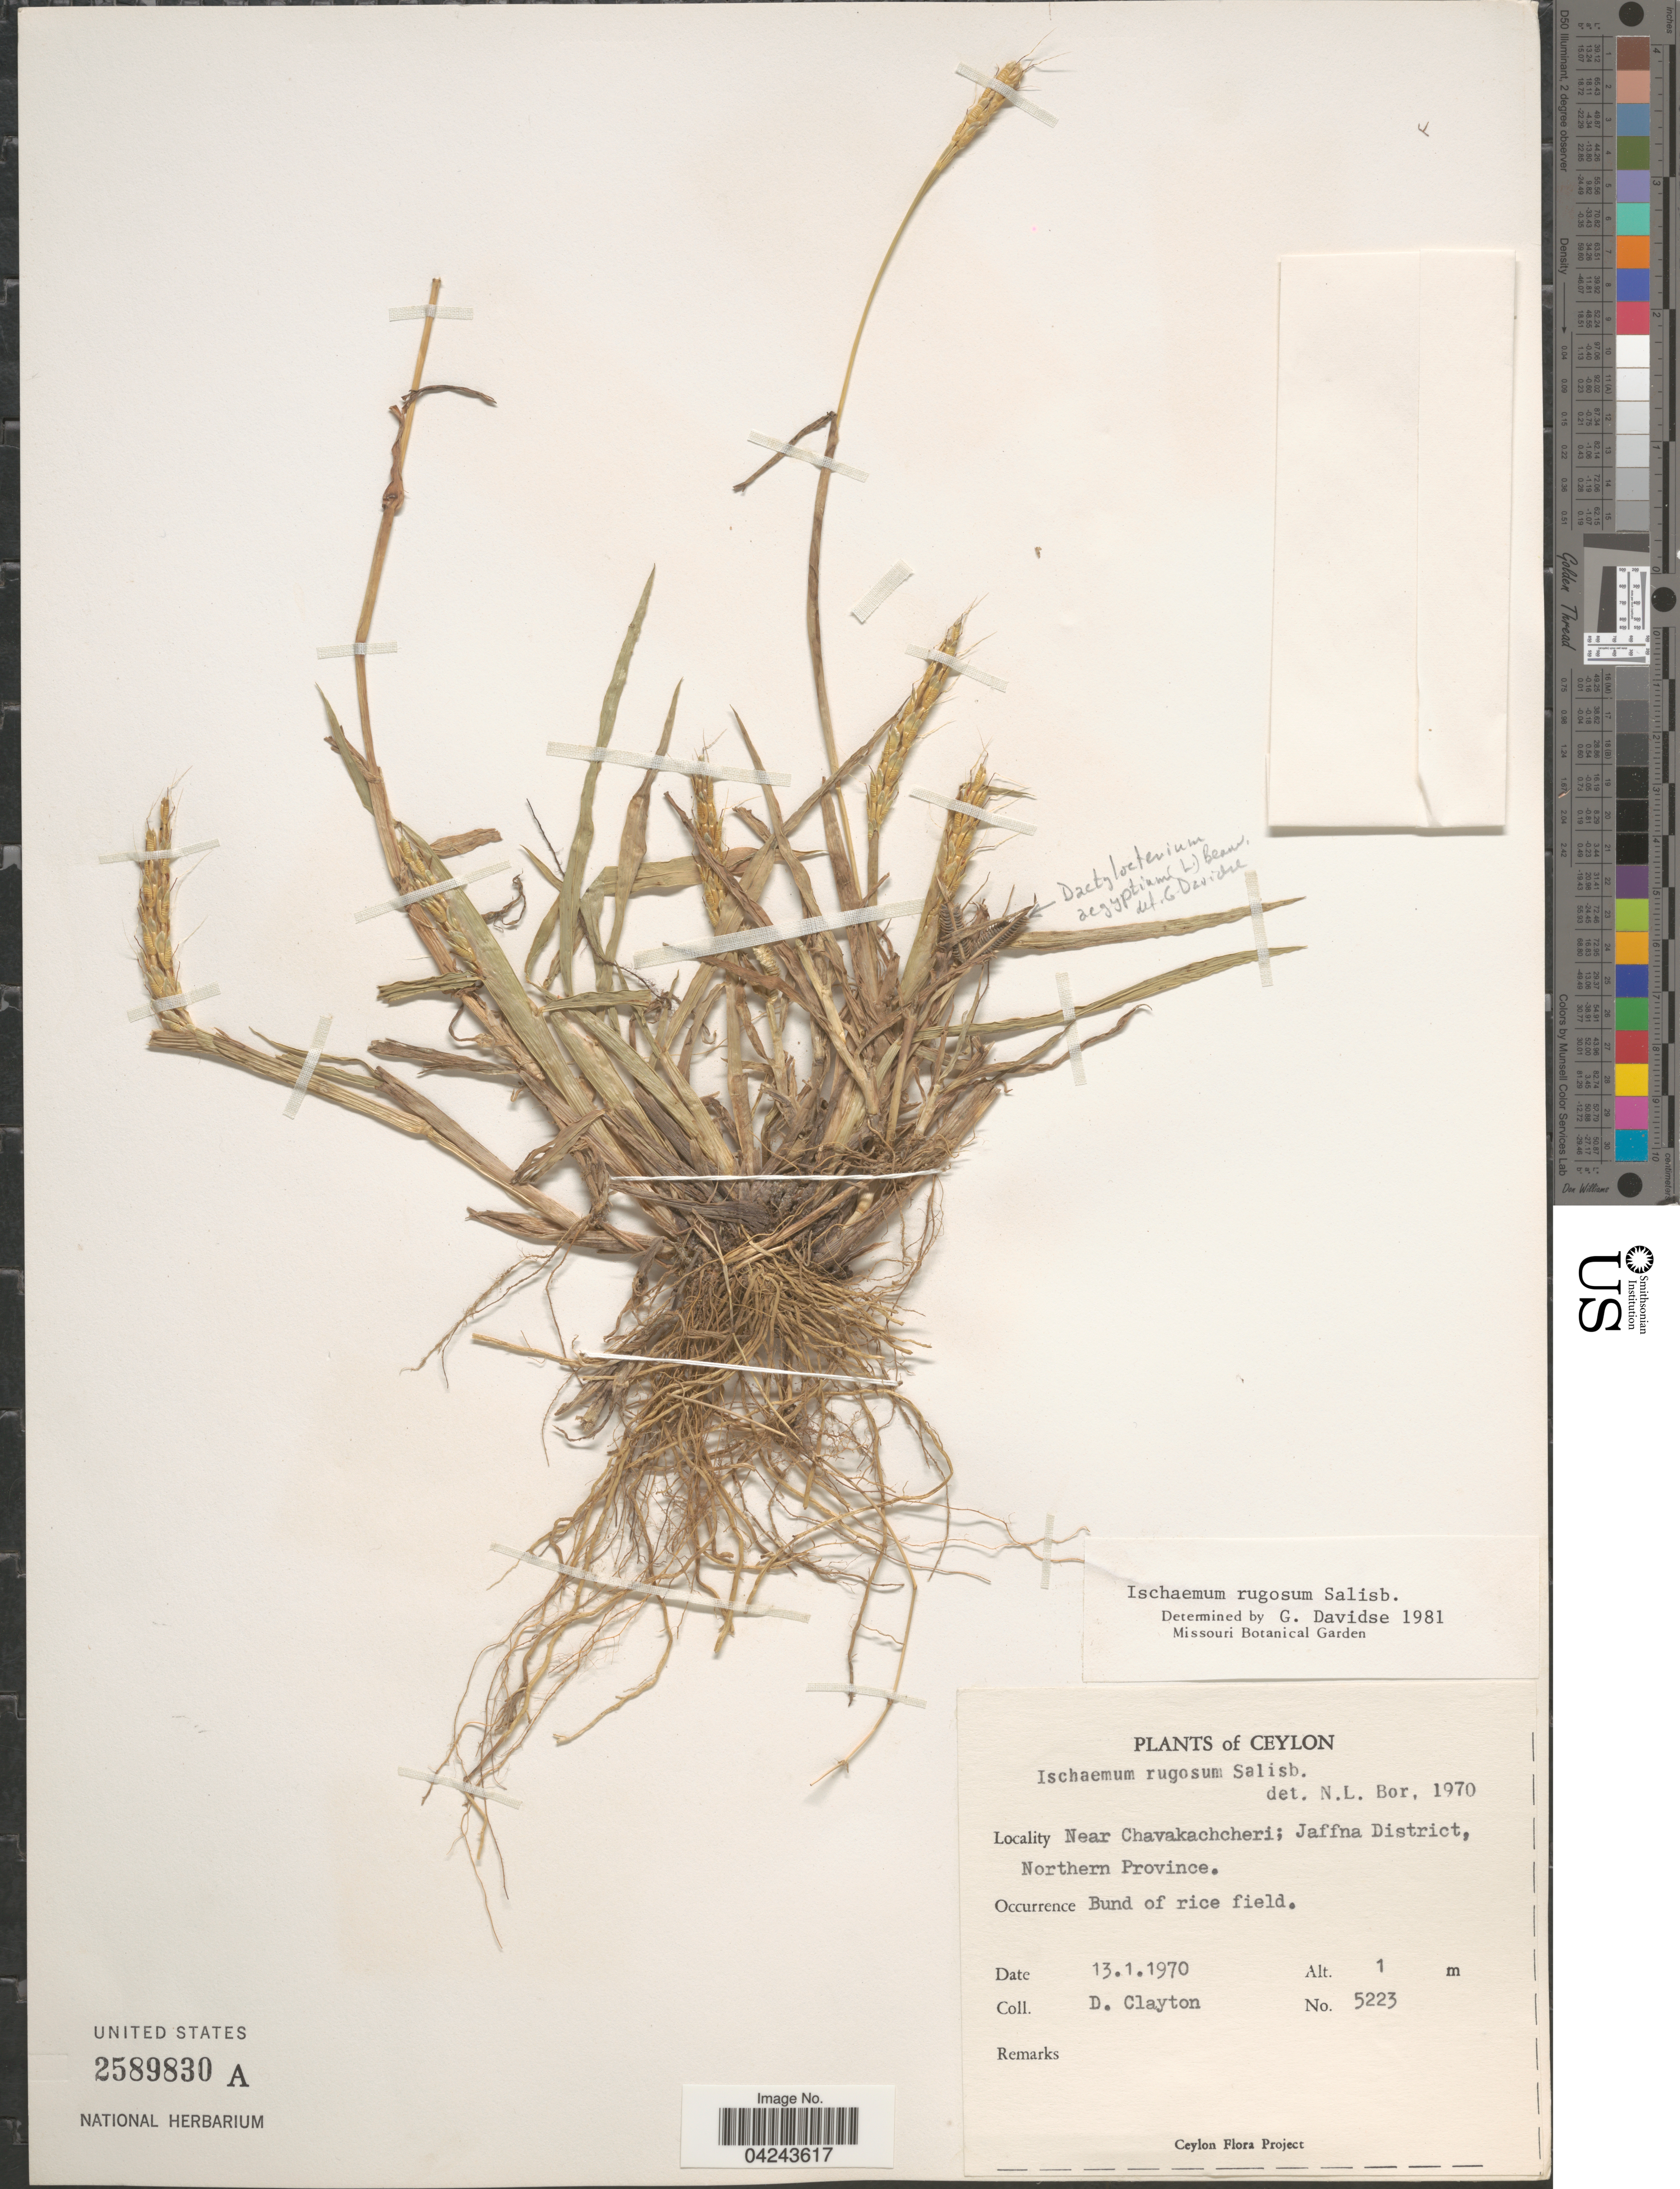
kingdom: Plantae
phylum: Tracheophyta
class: Liliopsida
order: Poales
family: Poaceae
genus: Ischaemum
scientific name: Ischaemum rugosum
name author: Salisb.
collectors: D. Clayton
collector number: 5223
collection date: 1970-01-13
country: Sri Lanka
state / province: Northern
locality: Ceylon. Near Chavakachcheri; Jaffna District.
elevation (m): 1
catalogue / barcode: US 2589830A